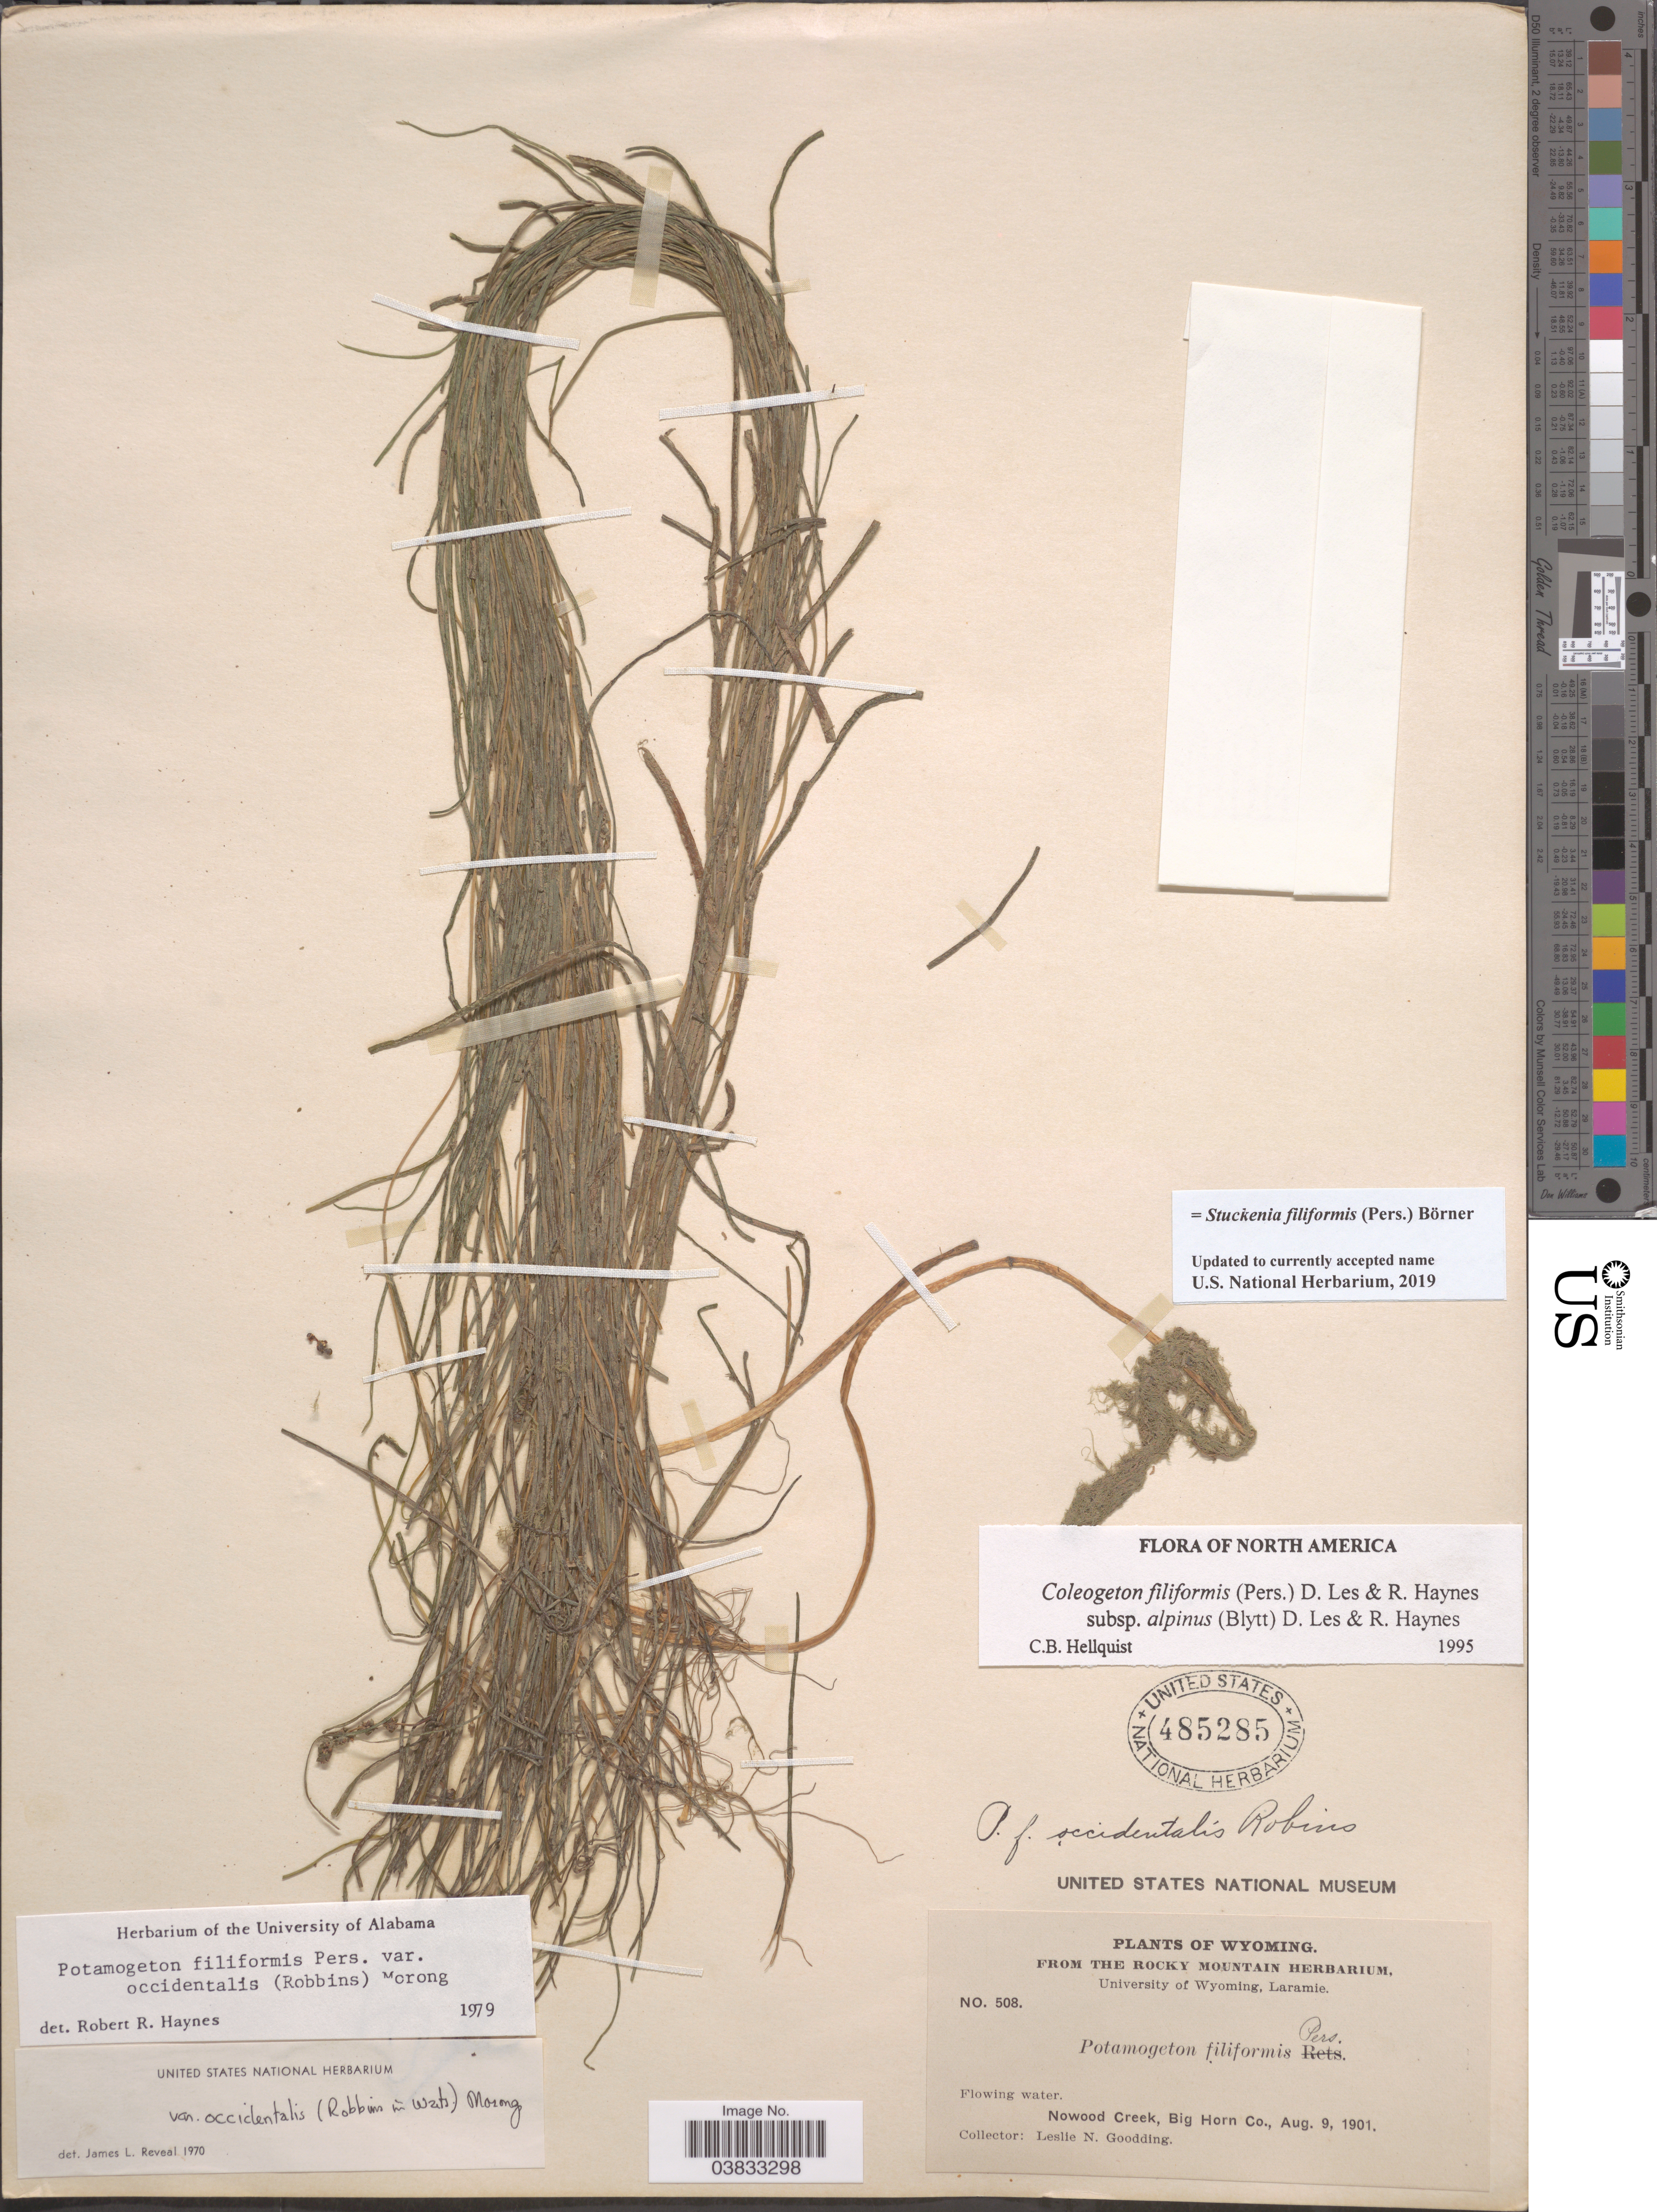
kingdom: Plantae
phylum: Tracheophyta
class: Liliopsida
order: Alismatales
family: Potamogetonaceae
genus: Stuckenia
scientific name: Stuckenia filiformis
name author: (Pers.) Börner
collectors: L. N. Goodding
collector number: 508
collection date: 1901-08-09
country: United States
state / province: Wyoming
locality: Nowood Creek, Big Horn Co.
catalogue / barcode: US 485285